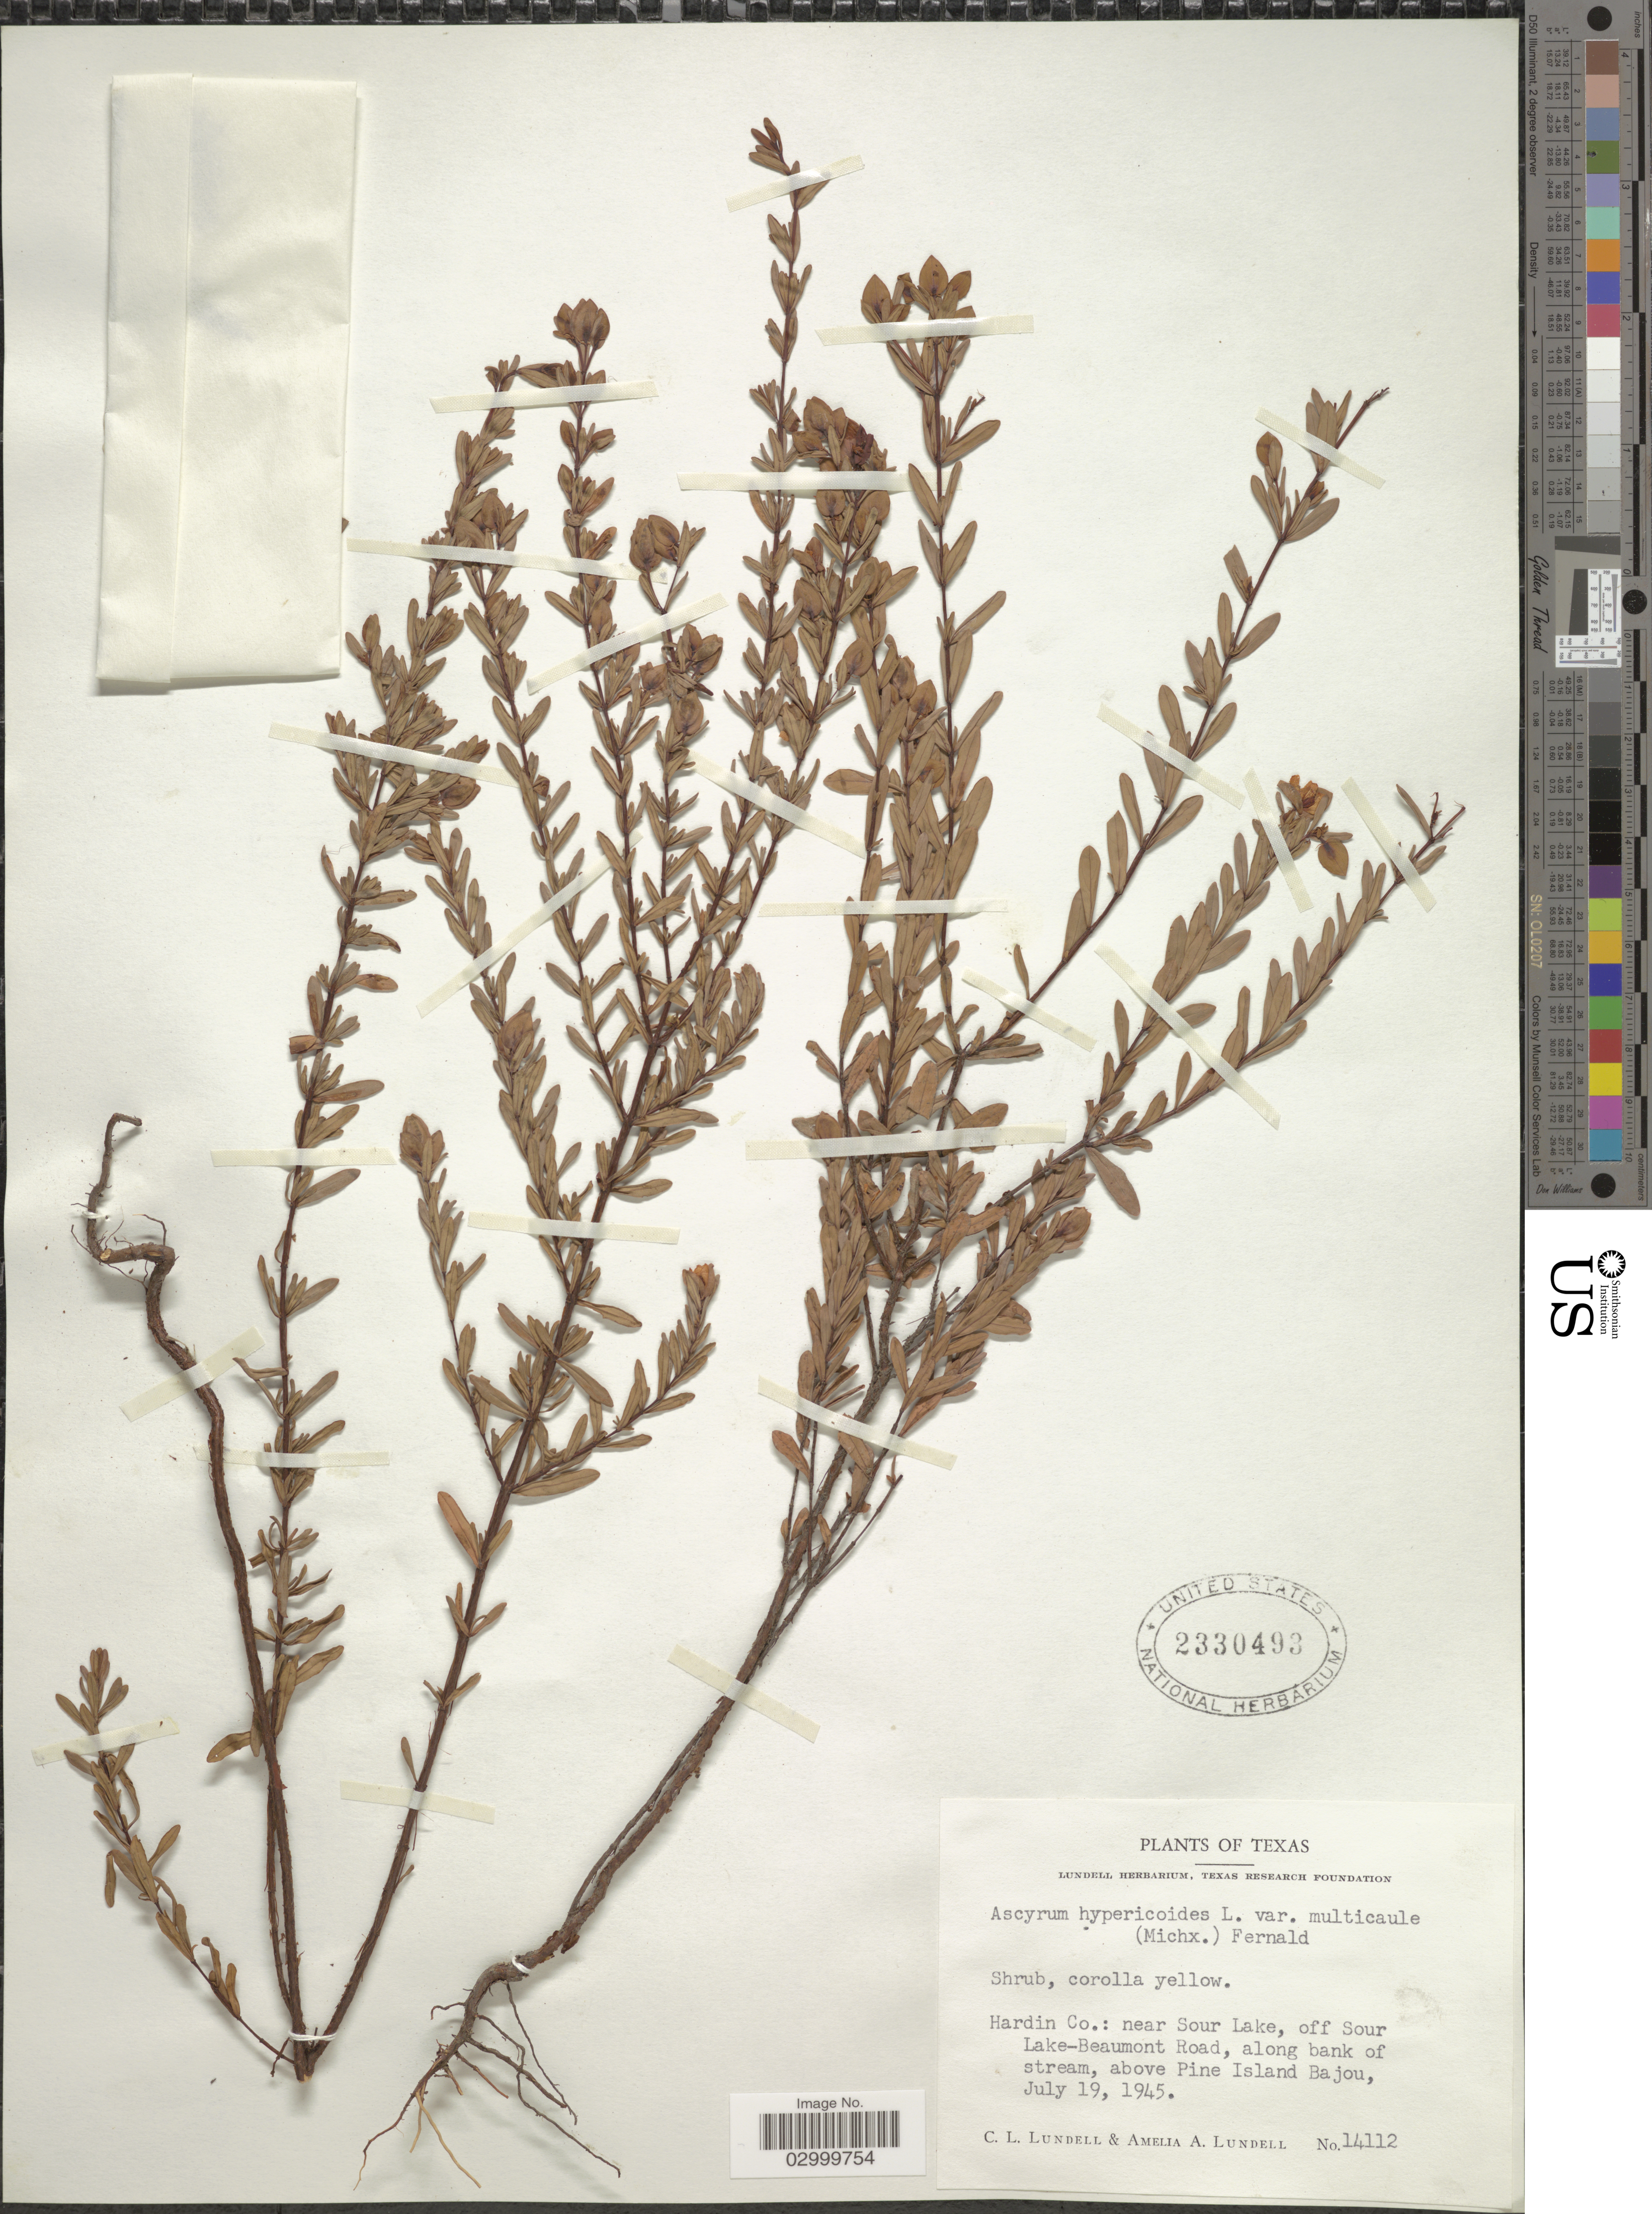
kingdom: Plantae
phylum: Tracheophyta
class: Magnoliopsida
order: Malpighiales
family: Hypericaceae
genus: Hypericum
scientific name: Hypericum stragulum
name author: W.P. Adams & N. Robson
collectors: C. L. Lundell & A. A. Lundell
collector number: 14112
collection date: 1945-07-19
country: United States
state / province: Texas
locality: Hardin Co.: near Sour Lake, off Sour Lake-Beaumont Road, along bank of stream, above Pine Island Bajou.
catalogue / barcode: US 2330493